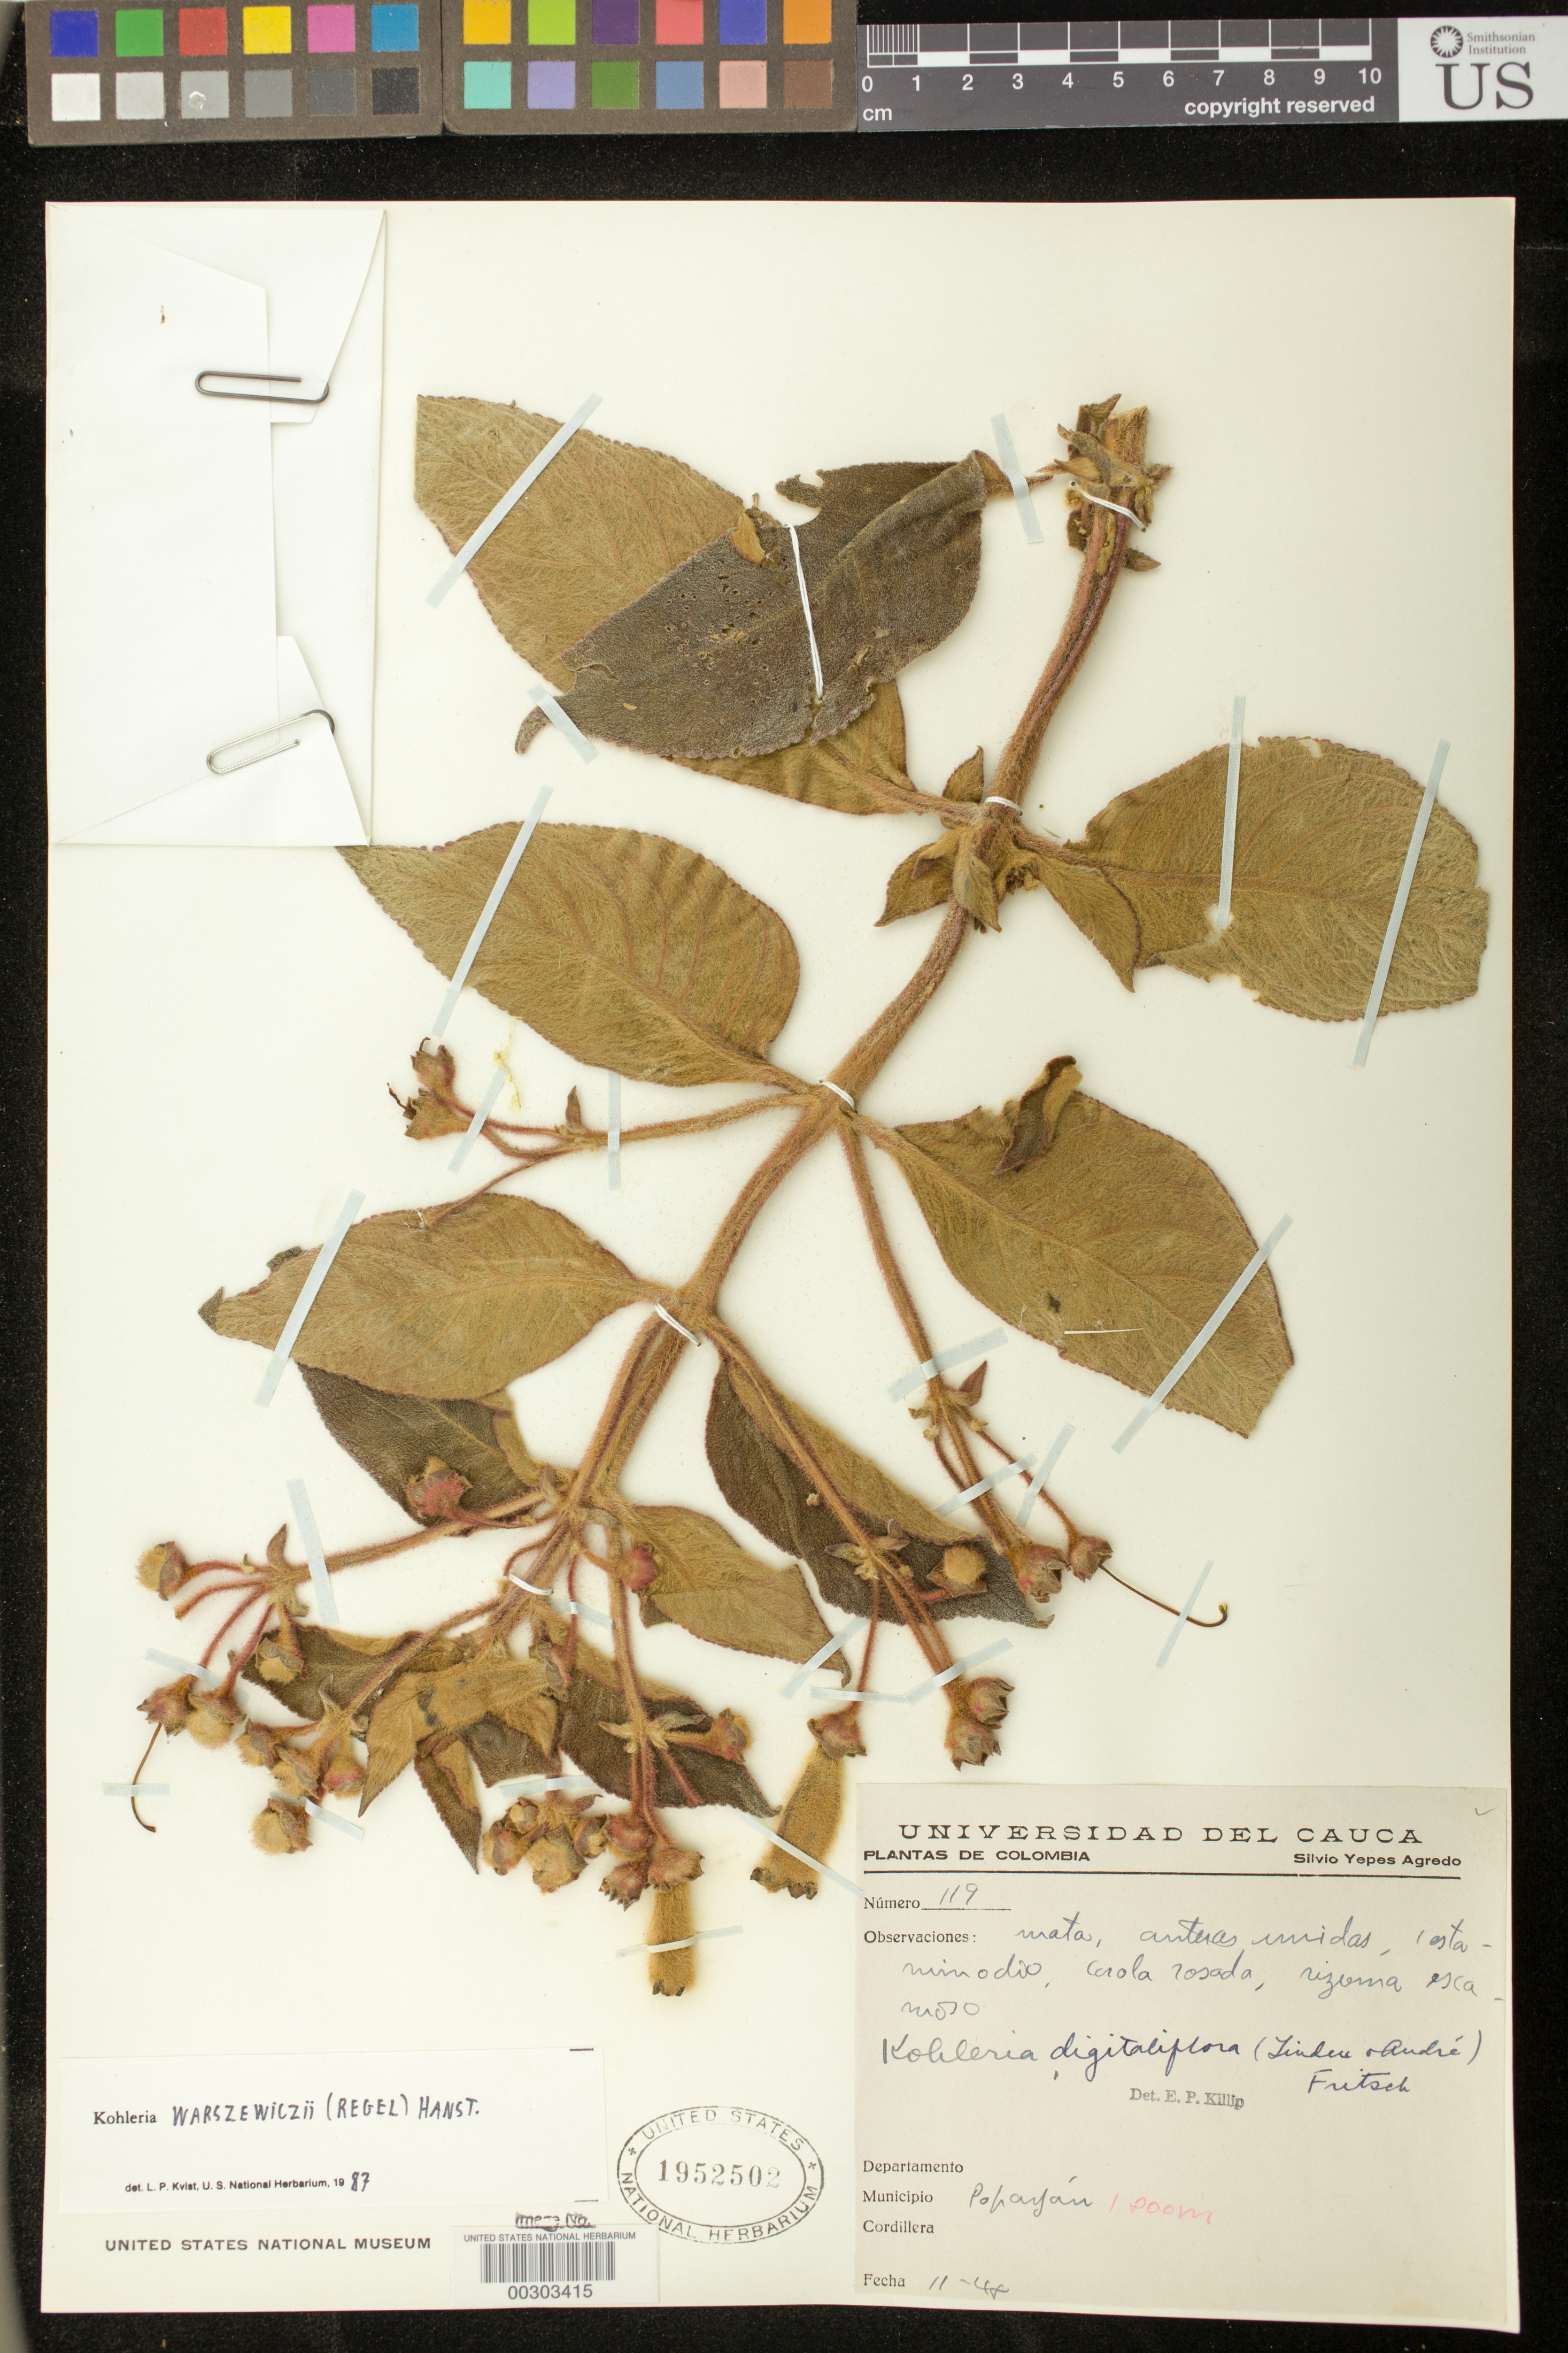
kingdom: Plantae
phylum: Tracheophyta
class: Magnoliopsida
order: Lamiales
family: Gesneriaceae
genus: Kohleria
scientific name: Kohleria warszewiczii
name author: (Regel) Hanst.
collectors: S. Y. Agredo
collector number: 119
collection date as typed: Nov 1948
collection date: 1948-11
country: Colombia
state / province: Cauca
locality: Popayan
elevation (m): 1800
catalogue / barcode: US 1952502